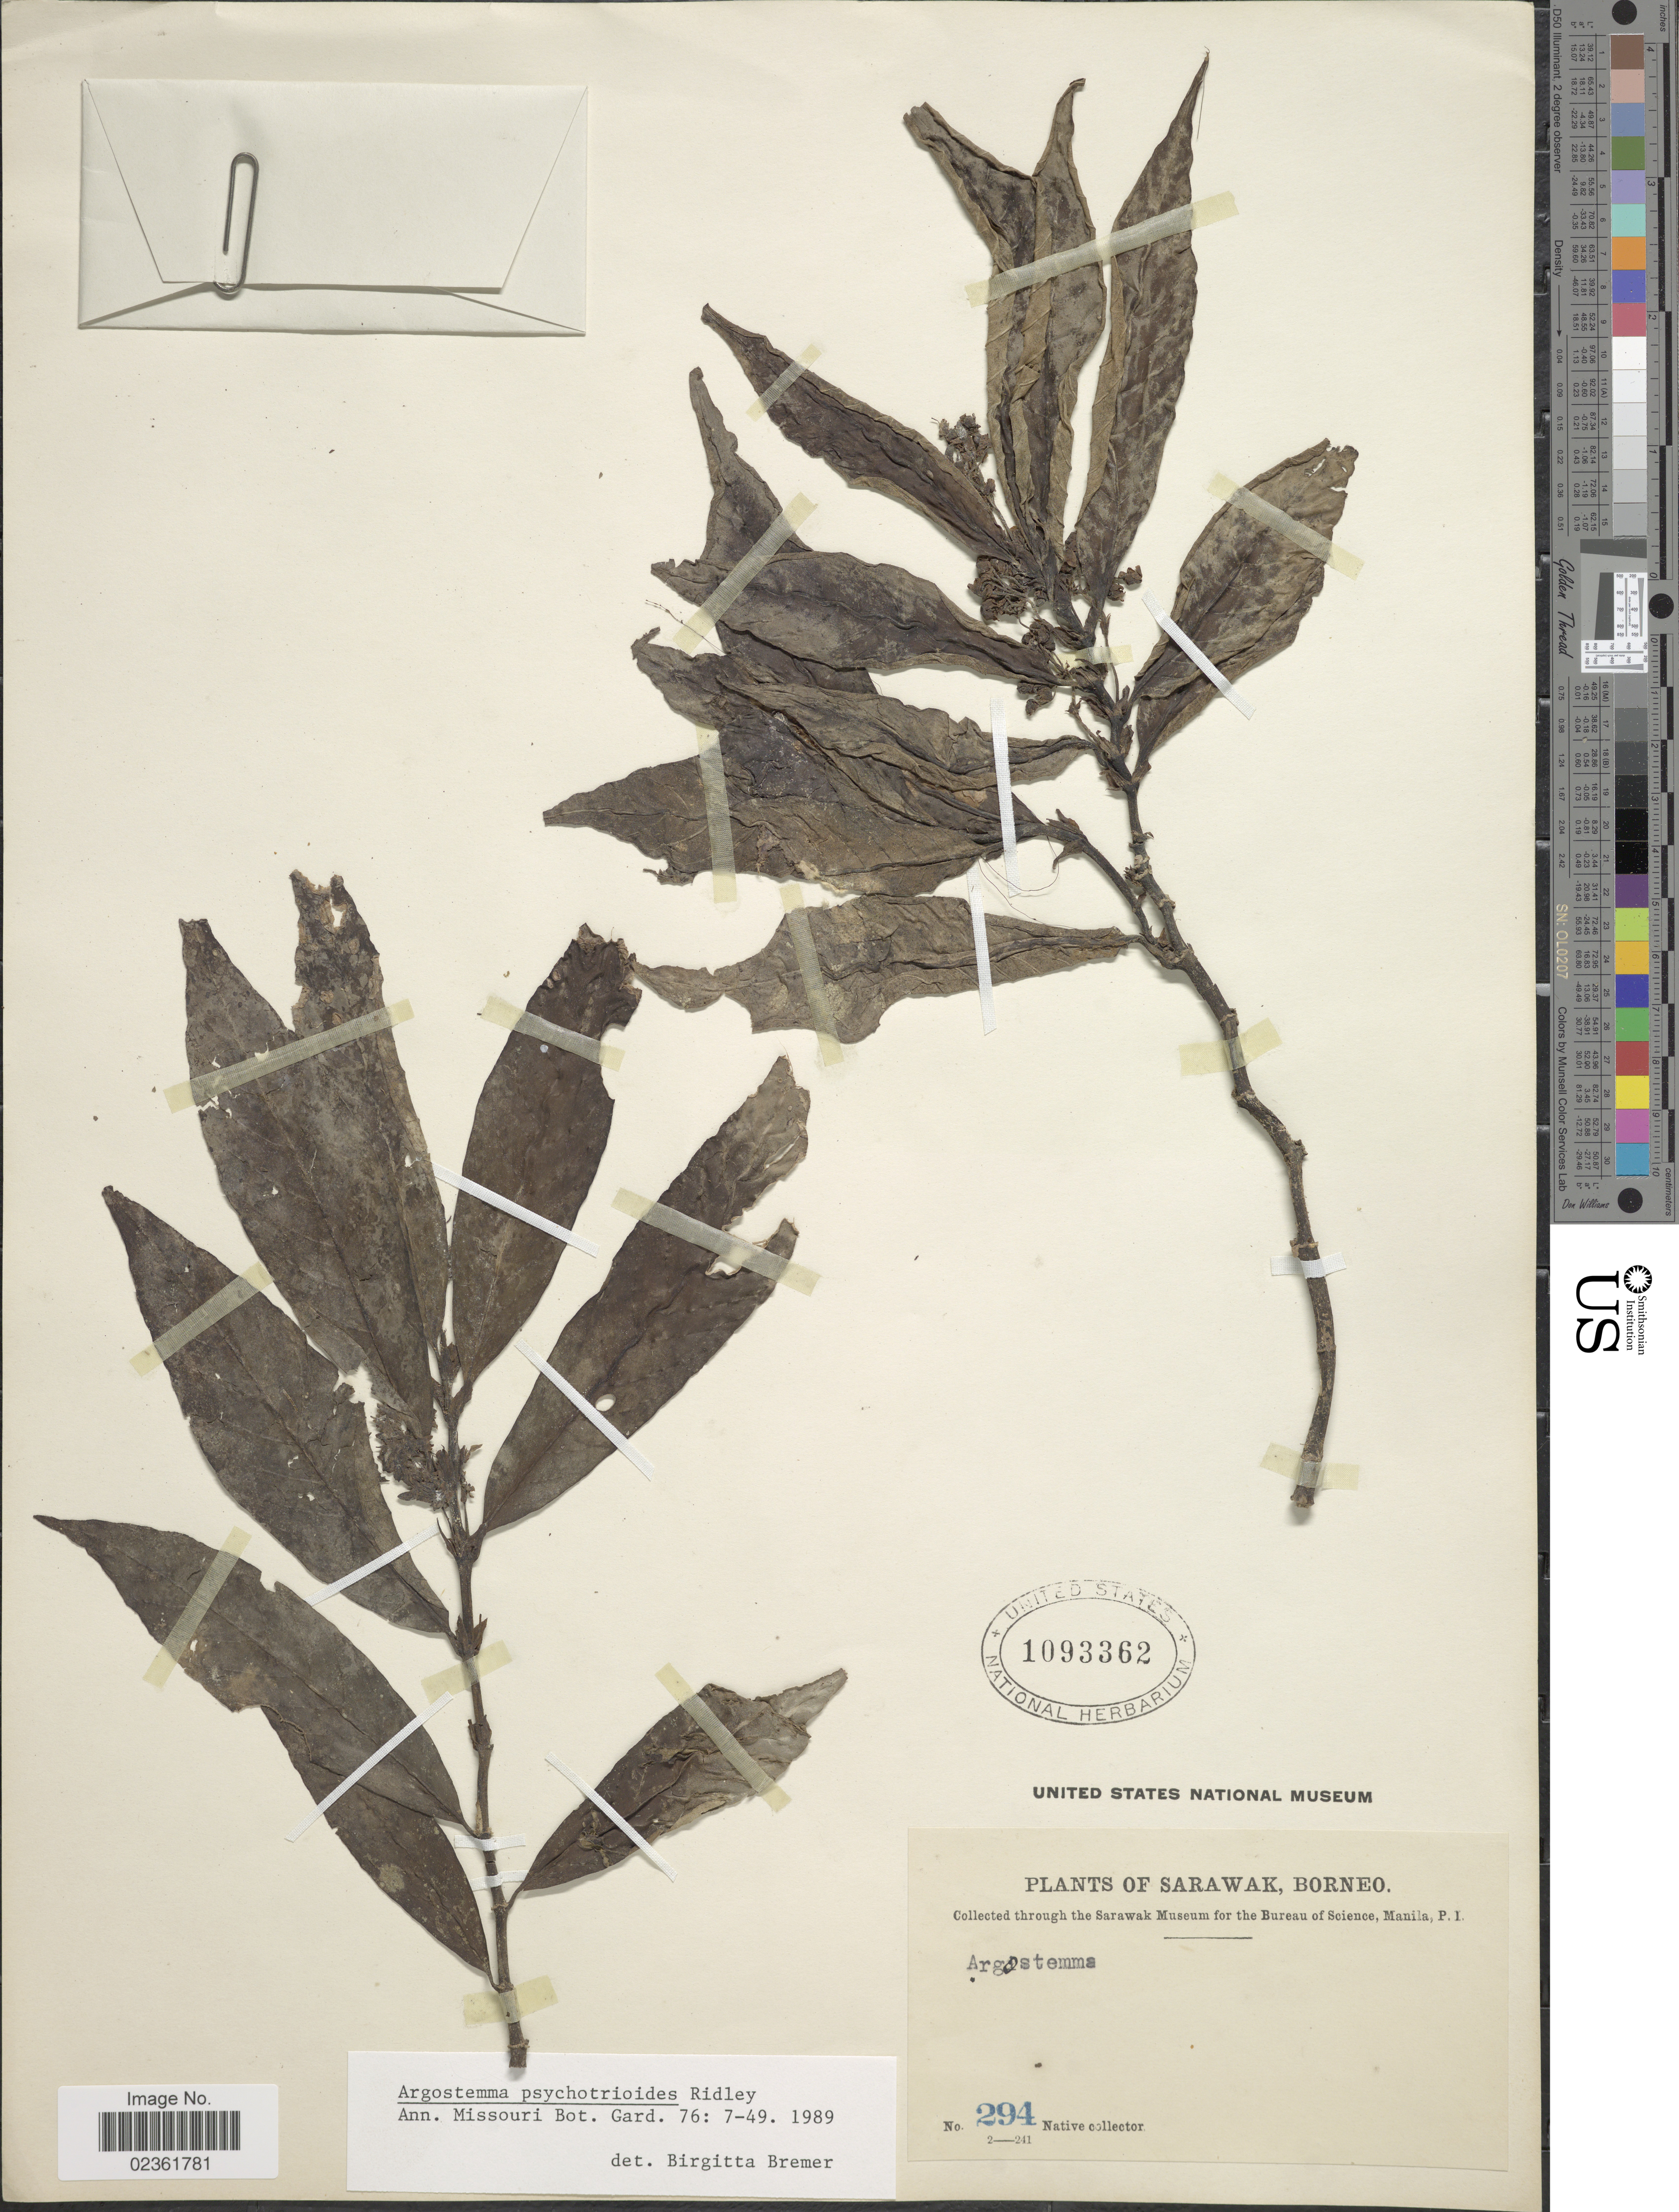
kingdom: Plantae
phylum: Tracheophyta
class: Magnoliopsida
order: Gentianales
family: Rubiaceae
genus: Argostemma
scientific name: Argostemma psychotrioides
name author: Ridl.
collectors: Native collector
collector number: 294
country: Malaysia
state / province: Sarawak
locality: Borneo.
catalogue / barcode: US 1093362